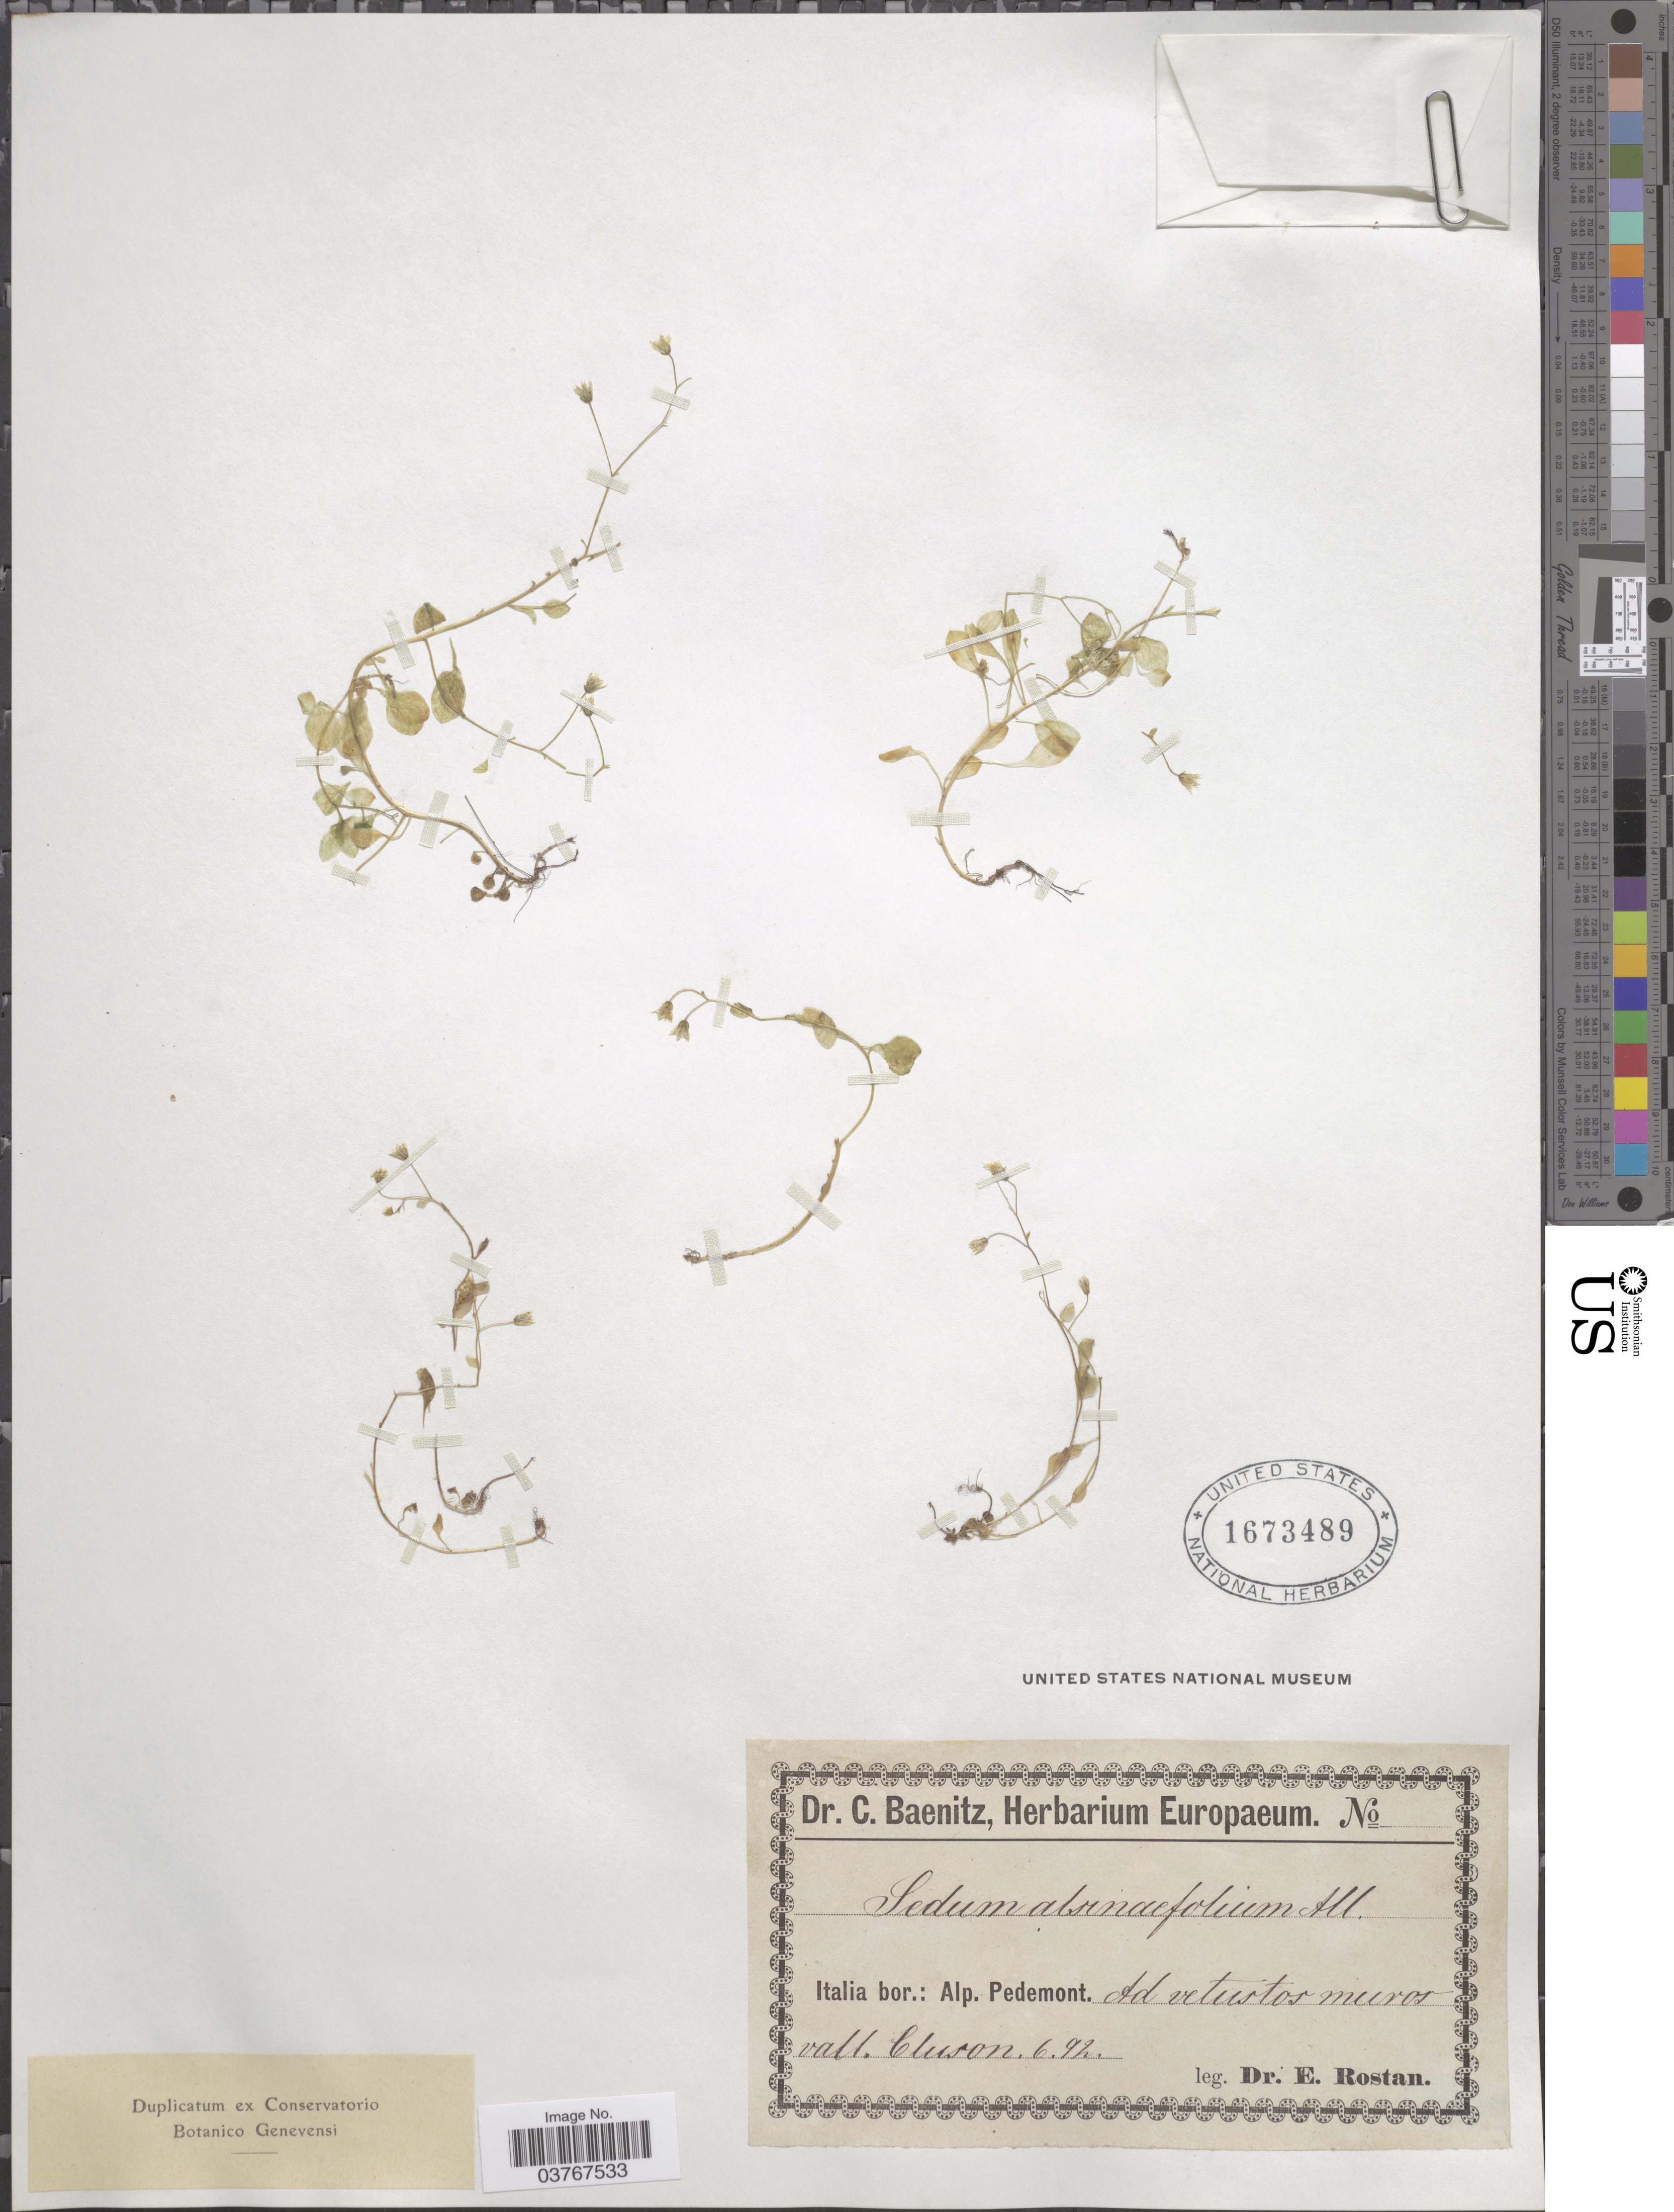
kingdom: Plantae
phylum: Tracheophyta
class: Magnoliopsida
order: Saxifragales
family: Crassulaceae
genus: Sedum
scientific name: Sedum alsinefolium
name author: All.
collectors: E. Rostan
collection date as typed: Transcribed d/m/y: /6/92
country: Italy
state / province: Piedmont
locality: Italia bor.: Alp. Pedemont. Ad vetustos muros vall. Cluson.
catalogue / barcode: US 1673489